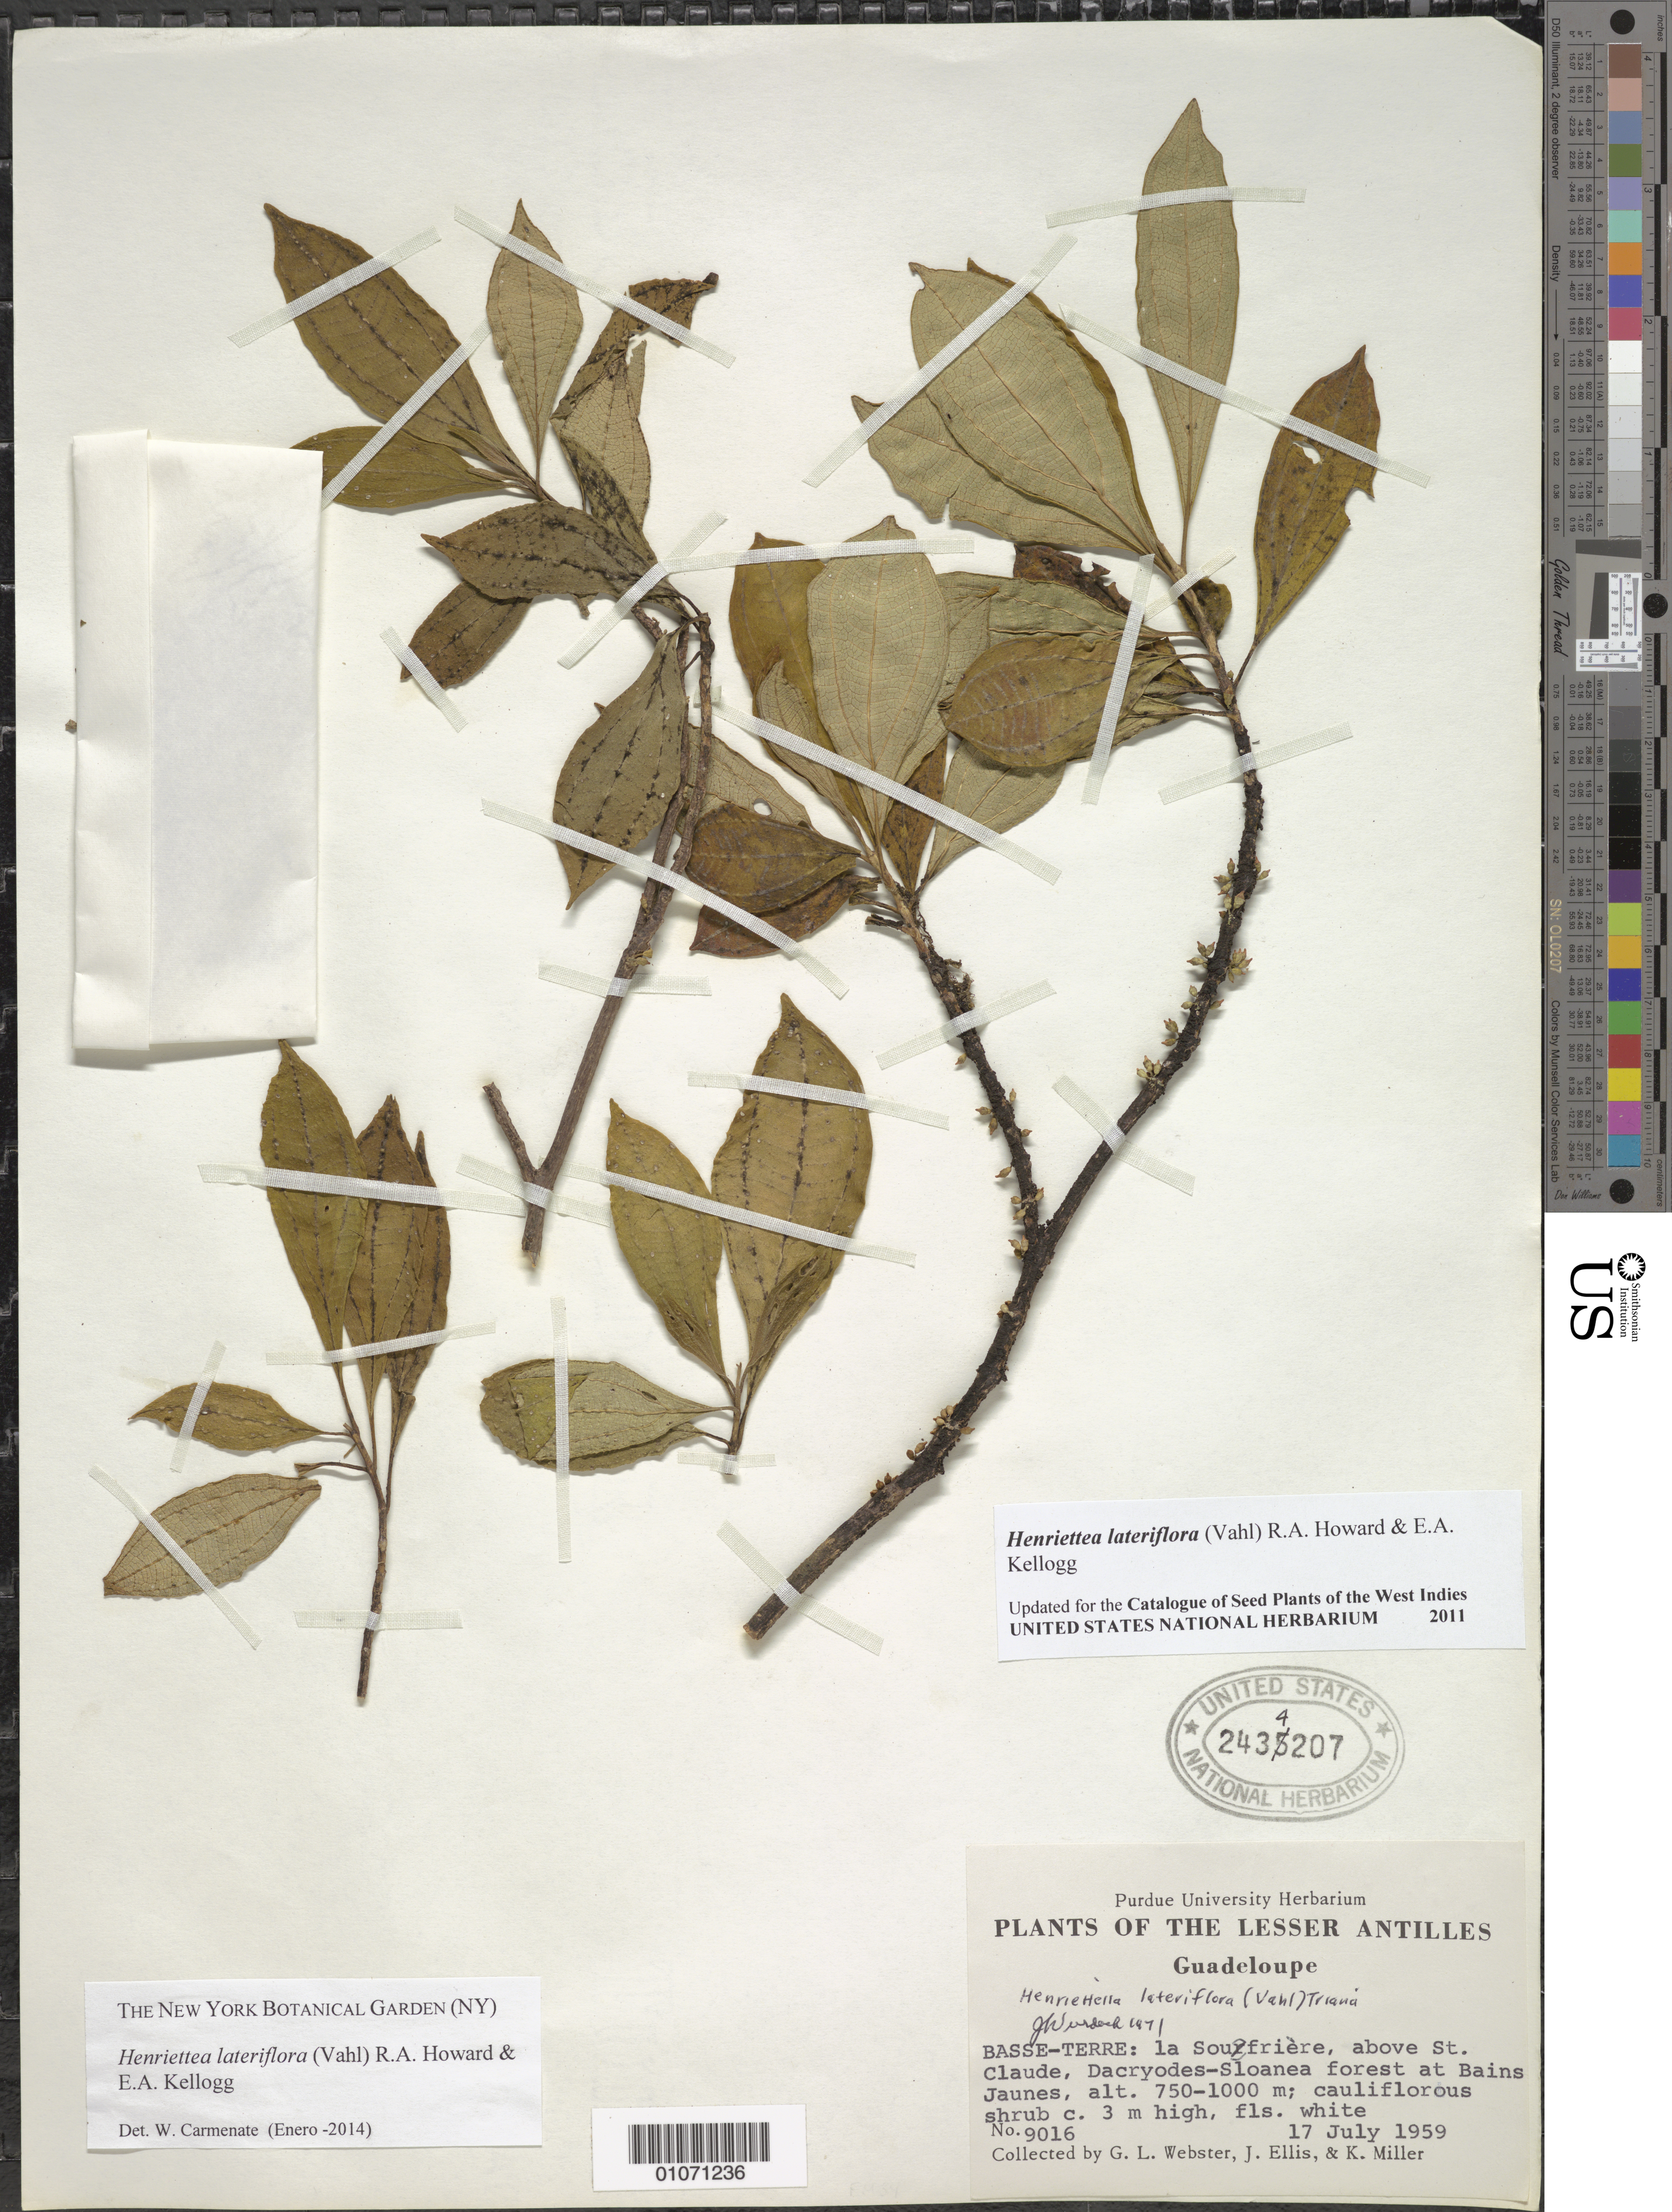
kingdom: Plantae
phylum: Tracheophyta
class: Magnoliopsida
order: Myrtales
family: Melastomataceae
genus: Henriettea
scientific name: Henriettea lateriflora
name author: (Vahl) R.A. Howard & E.A. Kellogg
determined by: Carmenate, W.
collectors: G. L. Webster, J. Ellis & K. Miller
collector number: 9016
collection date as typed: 17 Jul 1959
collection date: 1959-07-17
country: Guadeloupe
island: Basse Terre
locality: La Soufrière, above St. Claude, at Bains Jaunes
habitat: Dacryodes-Sloanea forest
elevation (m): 750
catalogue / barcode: US 2434207